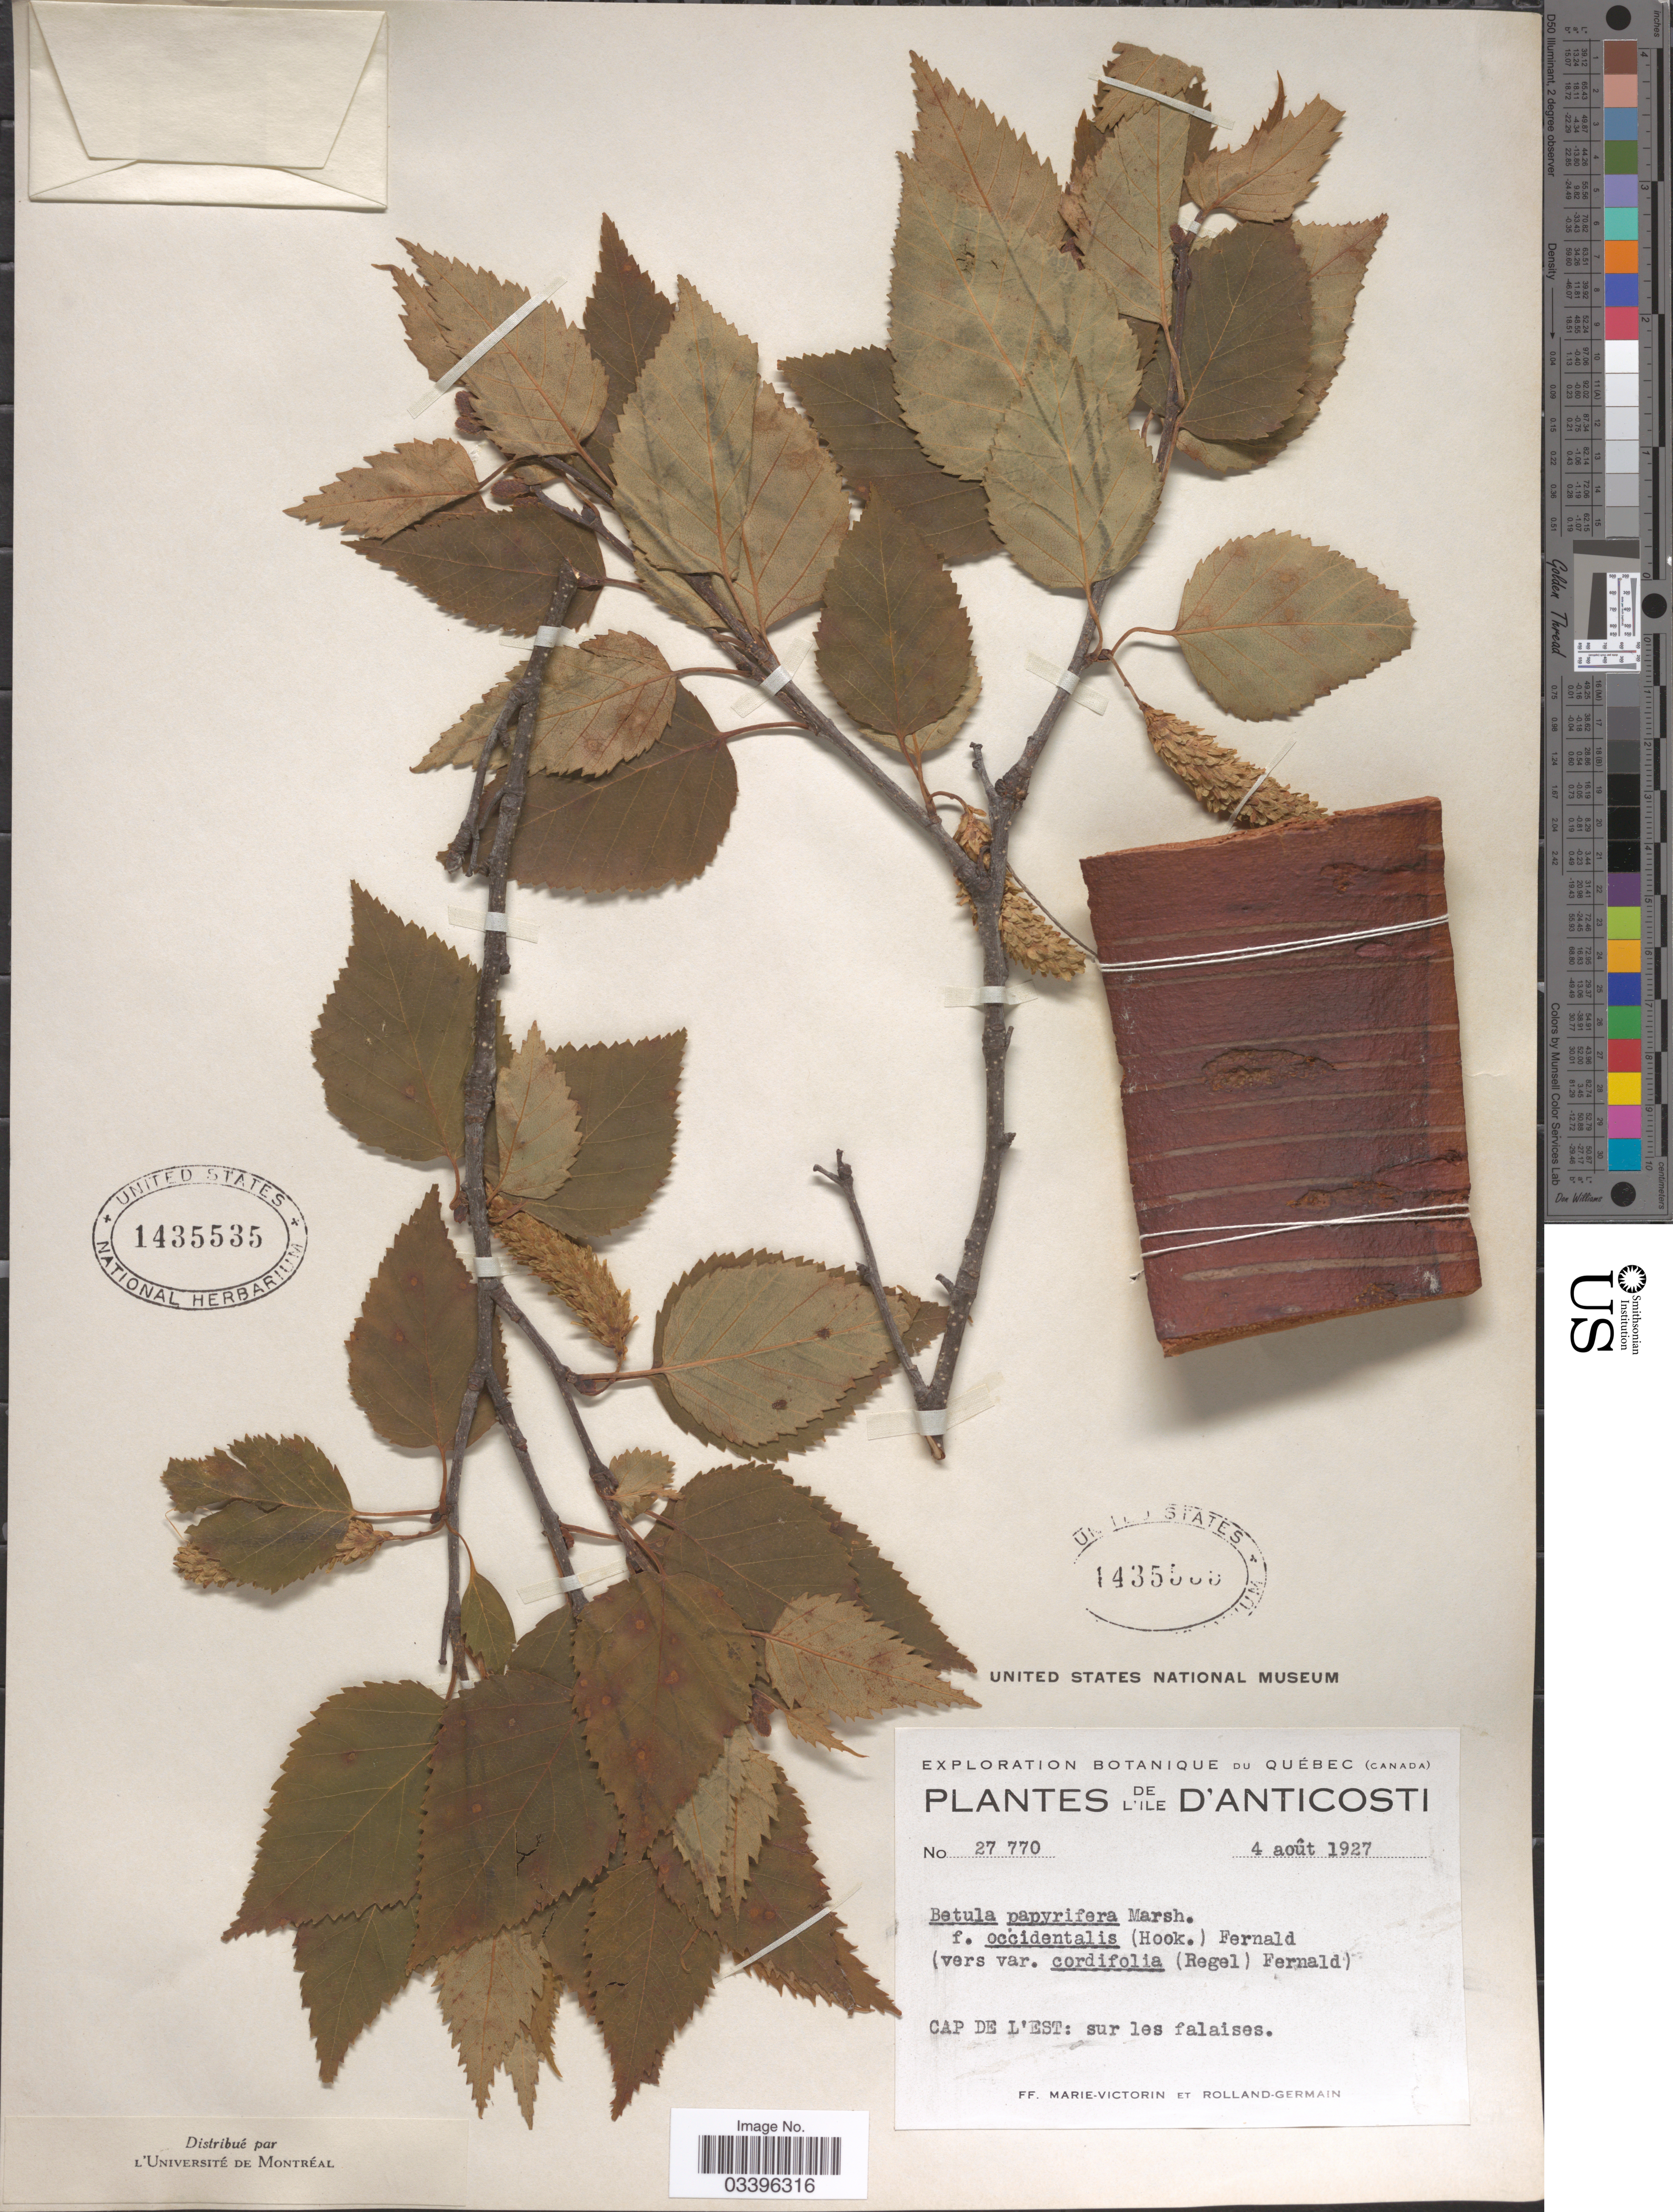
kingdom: Plantae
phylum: Tracheophyta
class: Magnoliopsida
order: Fagales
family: Betulaceae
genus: Betula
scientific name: Betula occidentalis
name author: Hook.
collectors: F. Marie-Victorin & Rolland-Germain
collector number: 27770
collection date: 1927-08-04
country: Canada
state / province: Quebec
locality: Ile d'Anticosti. Cap de l'Est.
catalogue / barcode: US 1435535